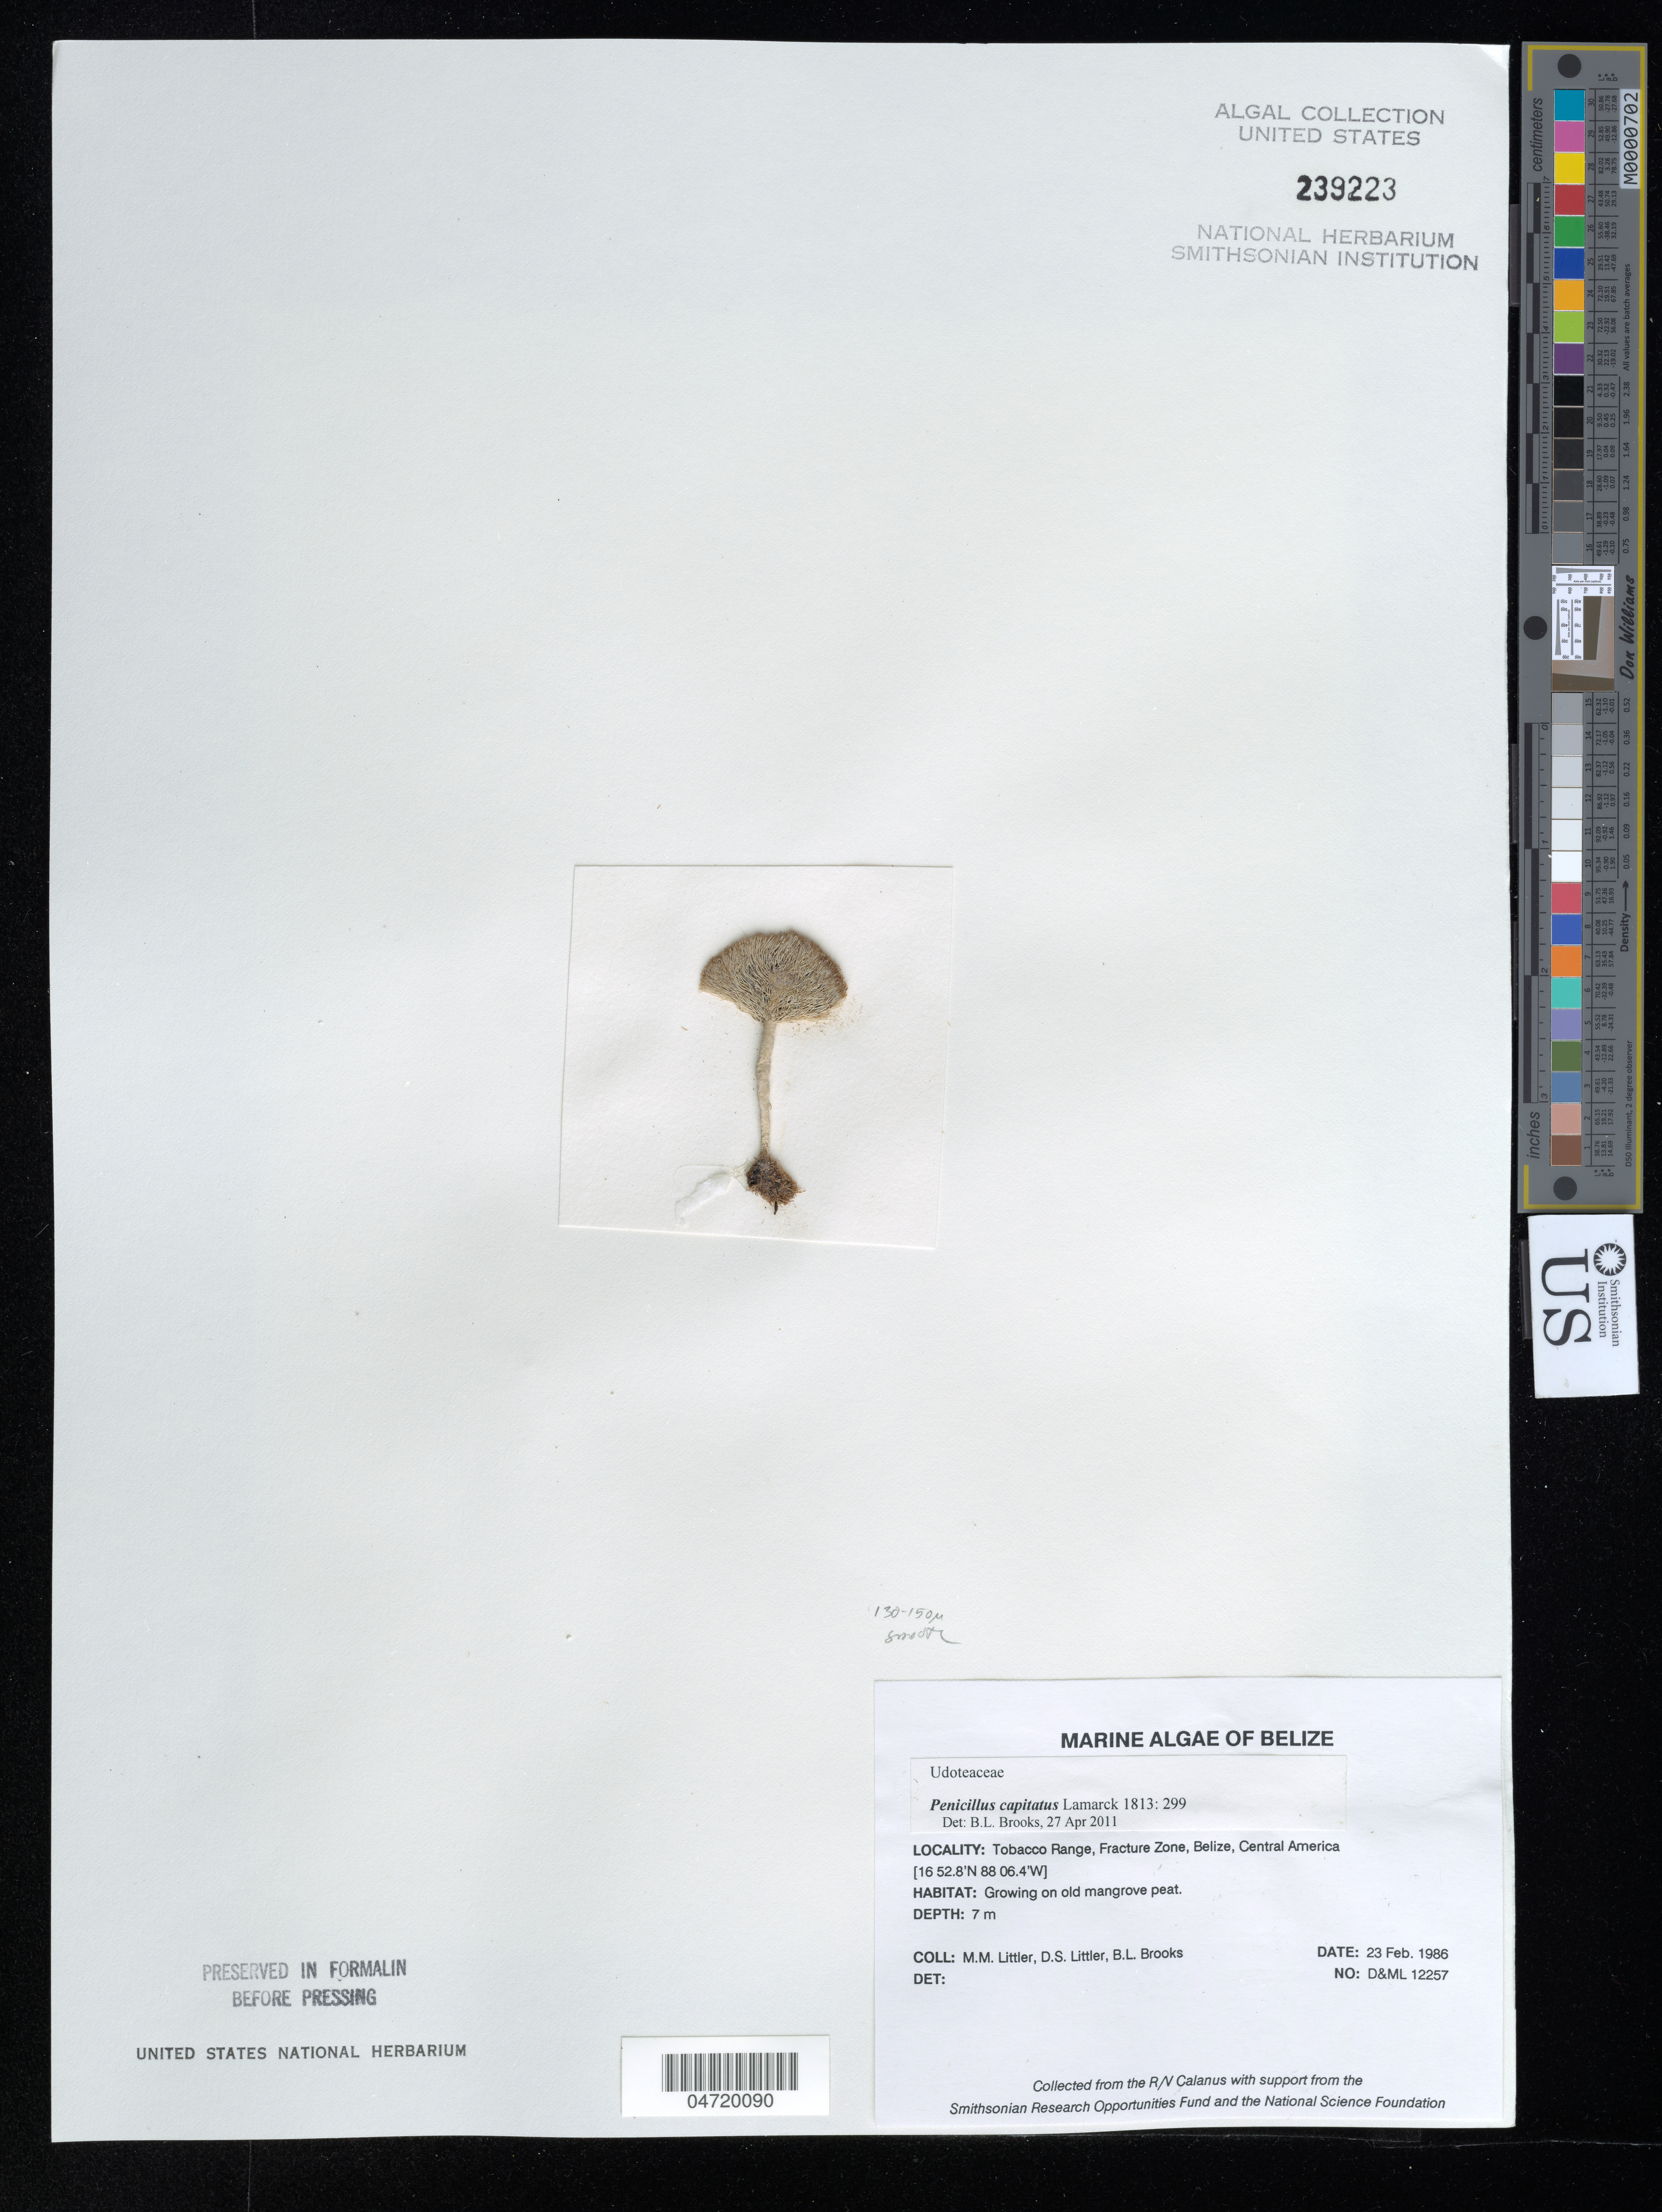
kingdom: Plantae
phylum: Chlorophyta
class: Ulvophyceae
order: Bryopsidales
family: Udoteaceae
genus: Penicillus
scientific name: Penicillus capitatus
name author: Lam.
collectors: M. M. Littler, D. S. Littler & B. Brooks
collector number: D&ML 12257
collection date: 1986-02-23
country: Belize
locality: Belize. Tobacco Range. Fractura Zone, Central America.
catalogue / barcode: US 239223